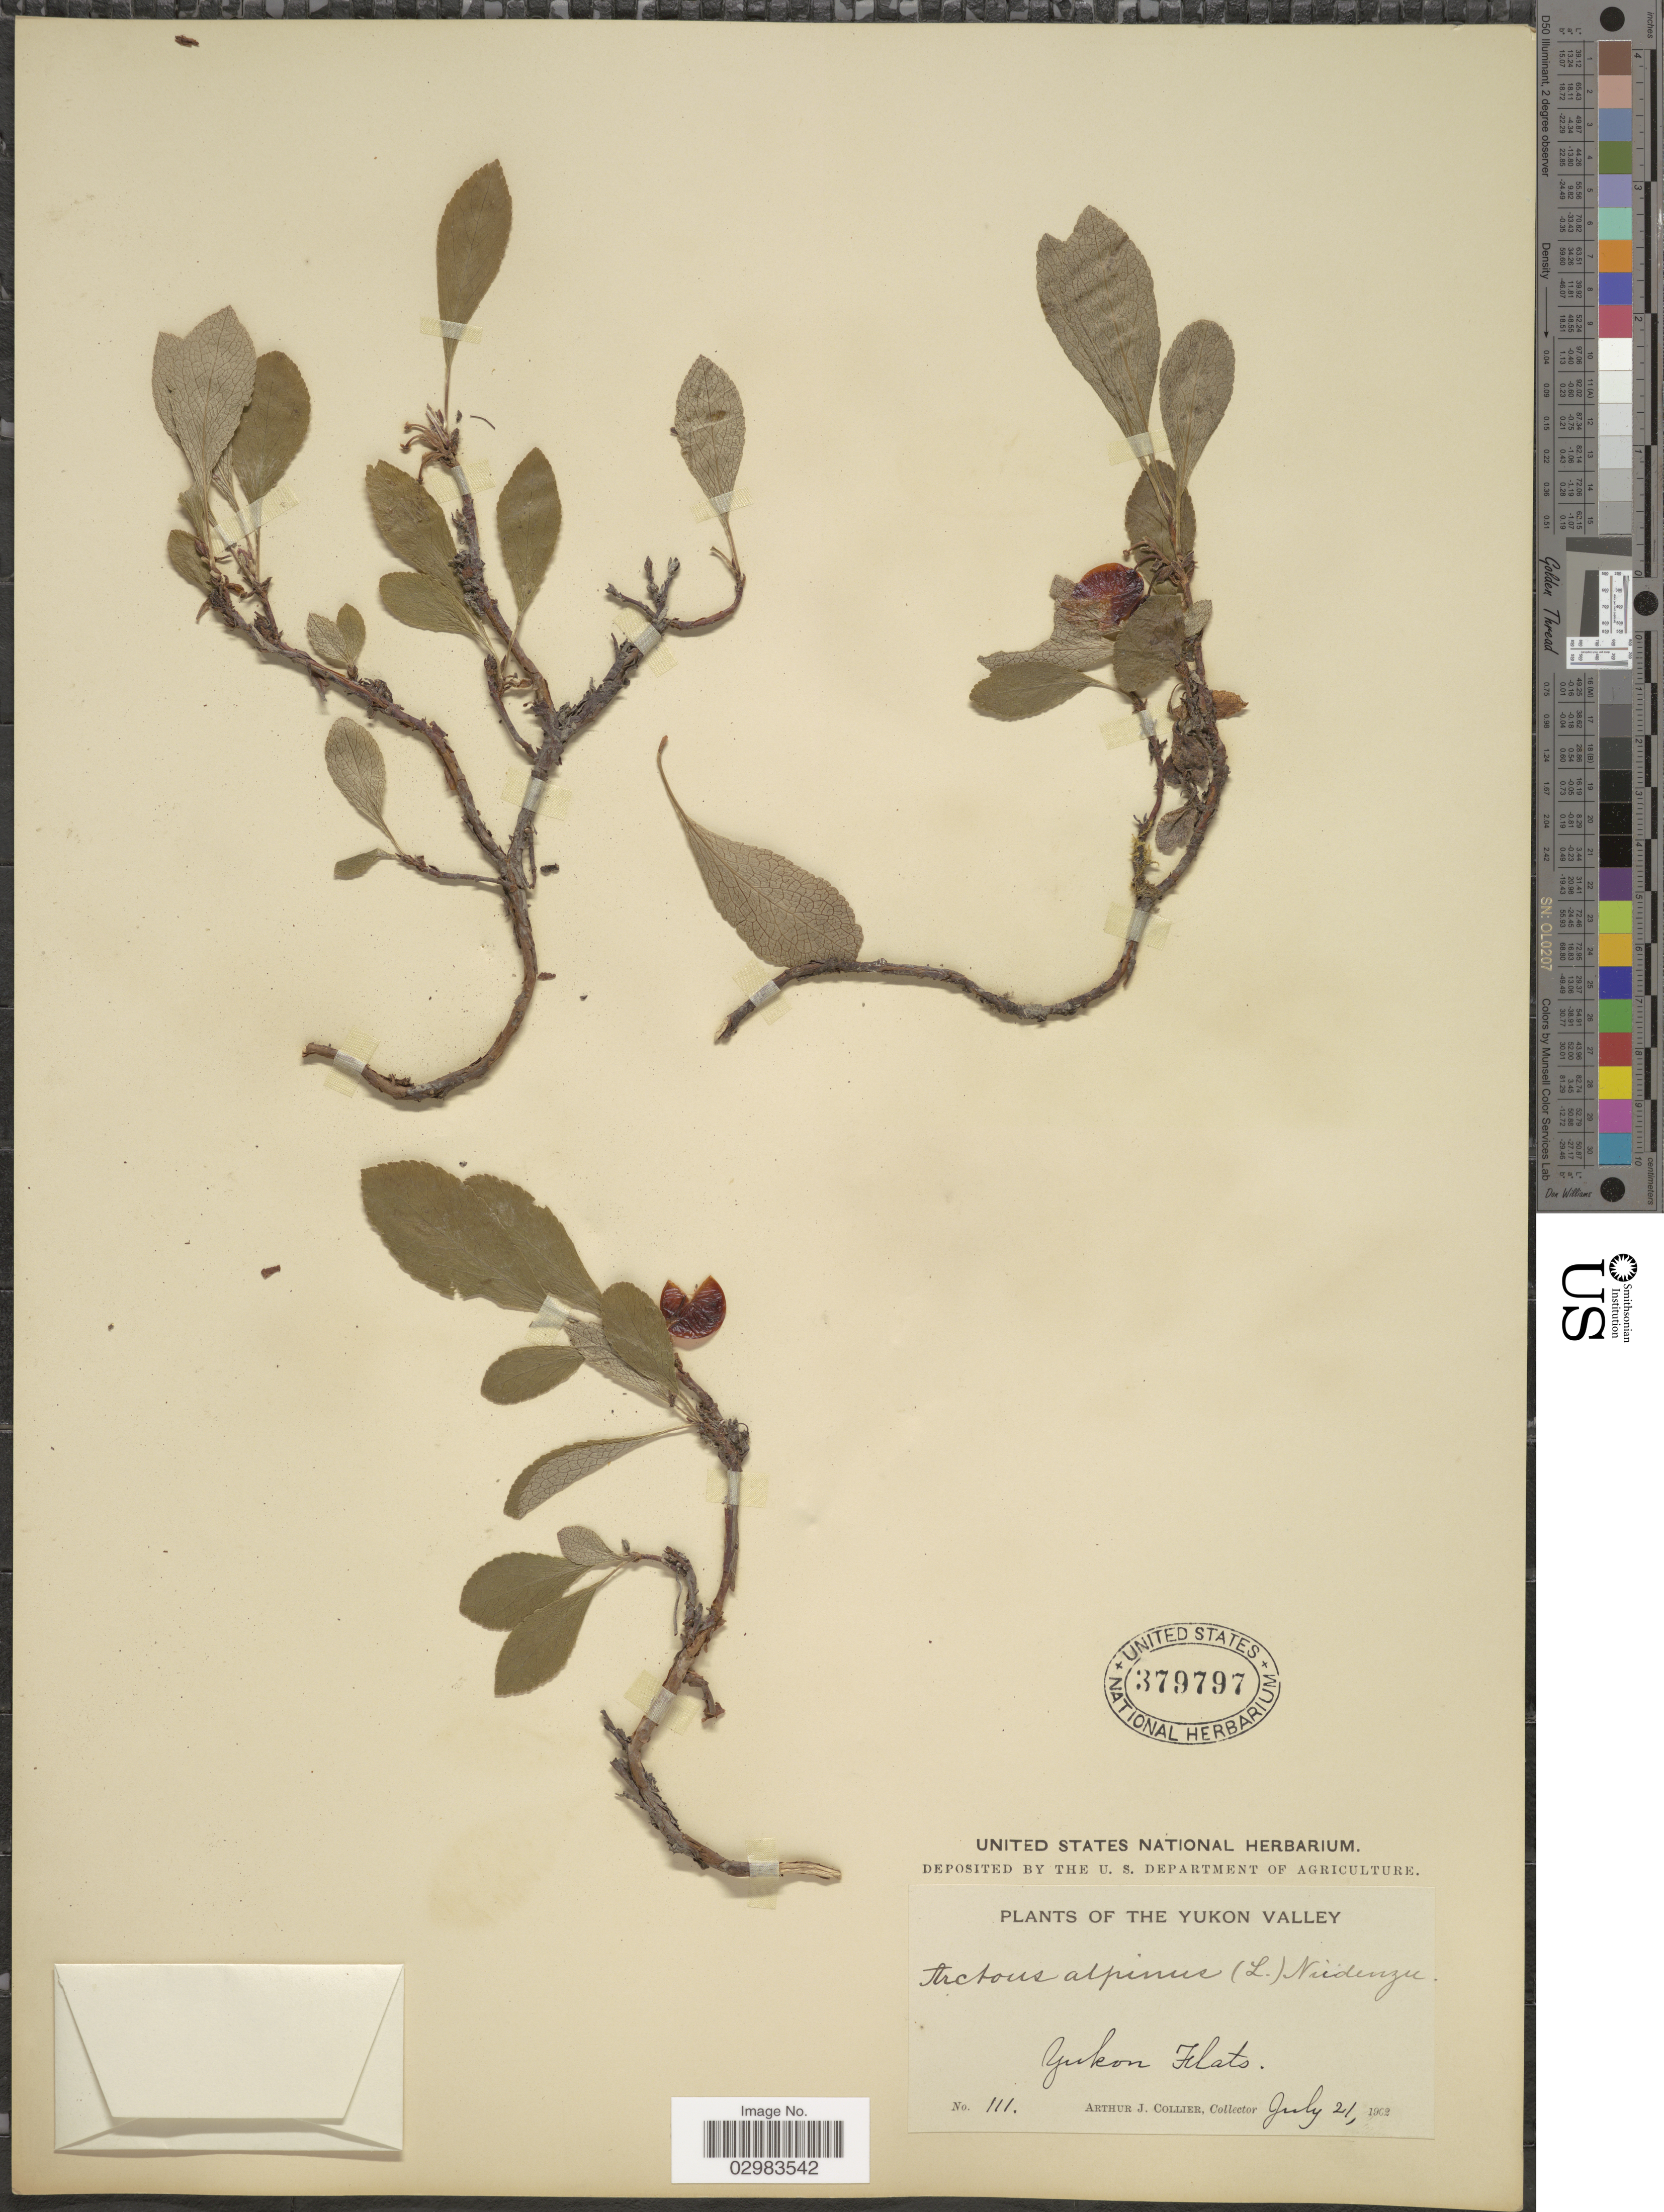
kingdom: Plantae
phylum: Tracheophyta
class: Magnoliopsida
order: Ericales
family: Ericaceae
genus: Arctostaphylos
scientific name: Arctostaphylos alpina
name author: (L.) Spreng.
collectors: A. Collier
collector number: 111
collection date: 1902-07-21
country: United States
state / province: Alaska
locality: The Yukon Valley, Yukon Flats.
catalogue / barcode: US 379797